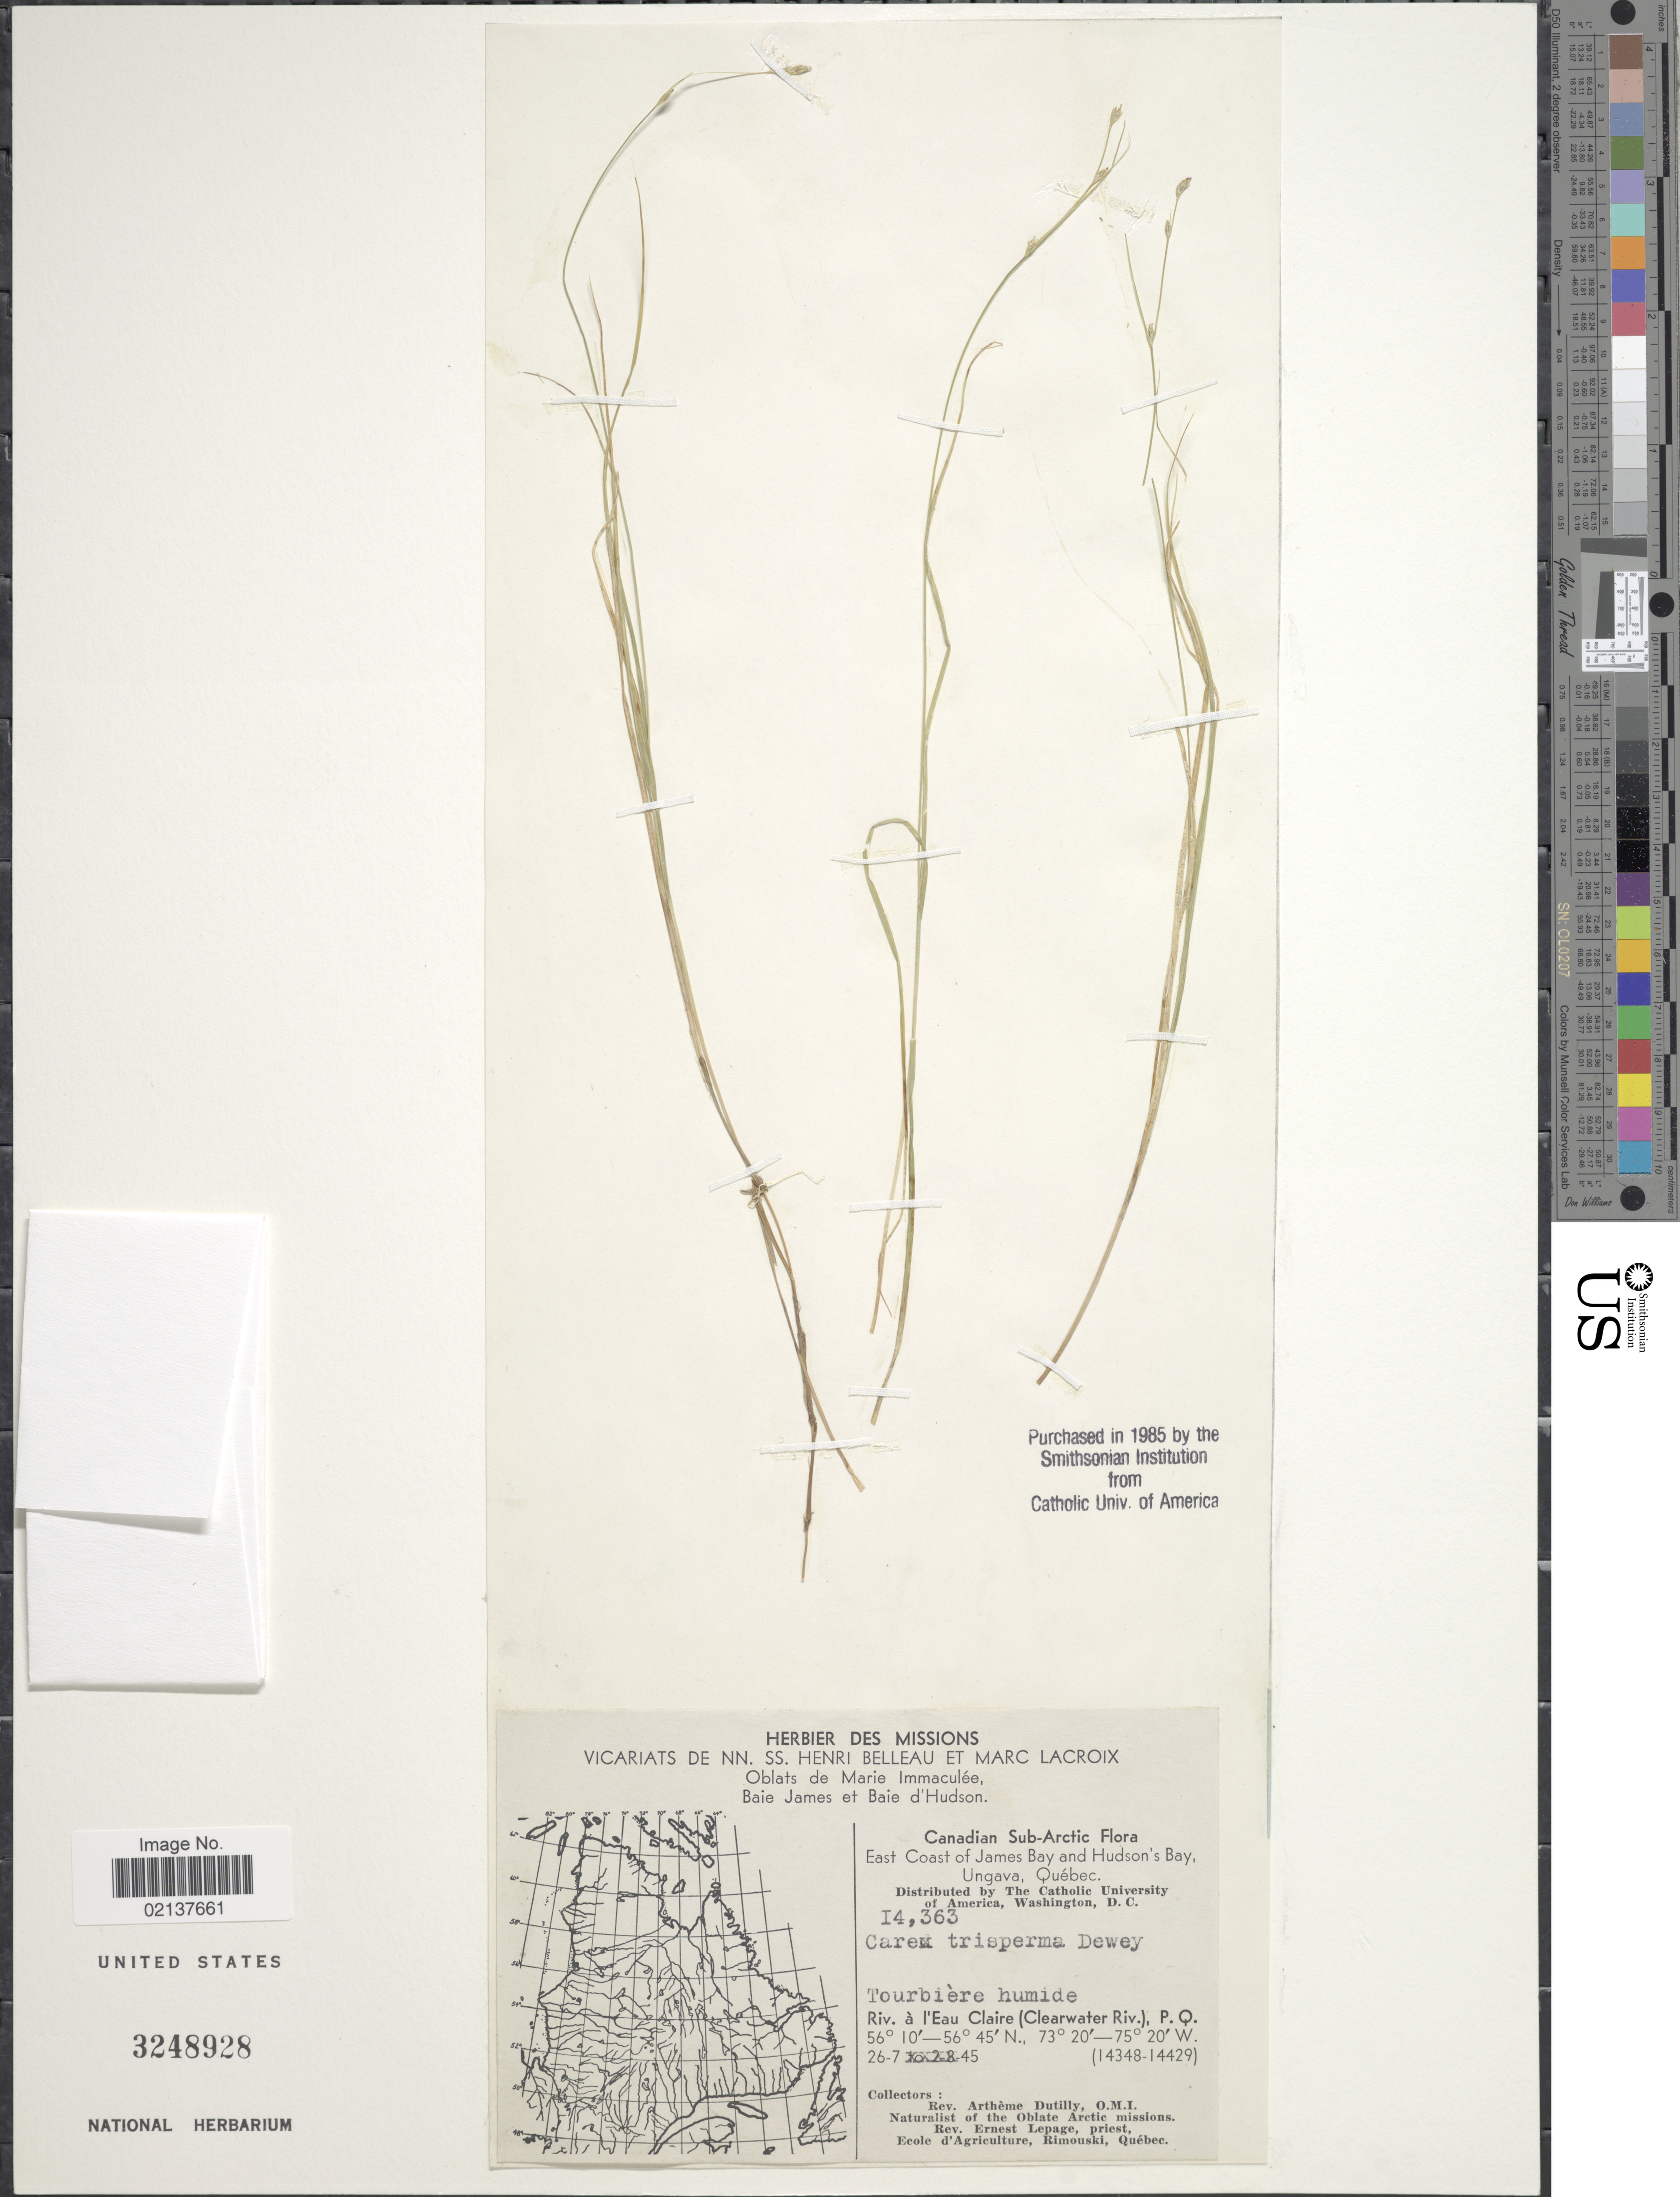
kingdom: Plantae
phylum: Tracheophyta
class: Liliopsida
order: Poales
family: Cyperaceae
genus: Carex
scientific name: Carex trisperma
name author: Dewey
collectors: A. Dutilly & E. Lepage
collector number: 14363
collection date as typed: Transcribed d/m/y: 26/7/45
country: Canada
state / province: Quebec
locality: Candian Sub-Arctic, East Coast of James Bay and Hudson's Bay, UNgava, Tourbiere humide, Riv. a l'Eau Claire (Clearwater Riv).P.Q.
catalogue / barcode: US 3248928